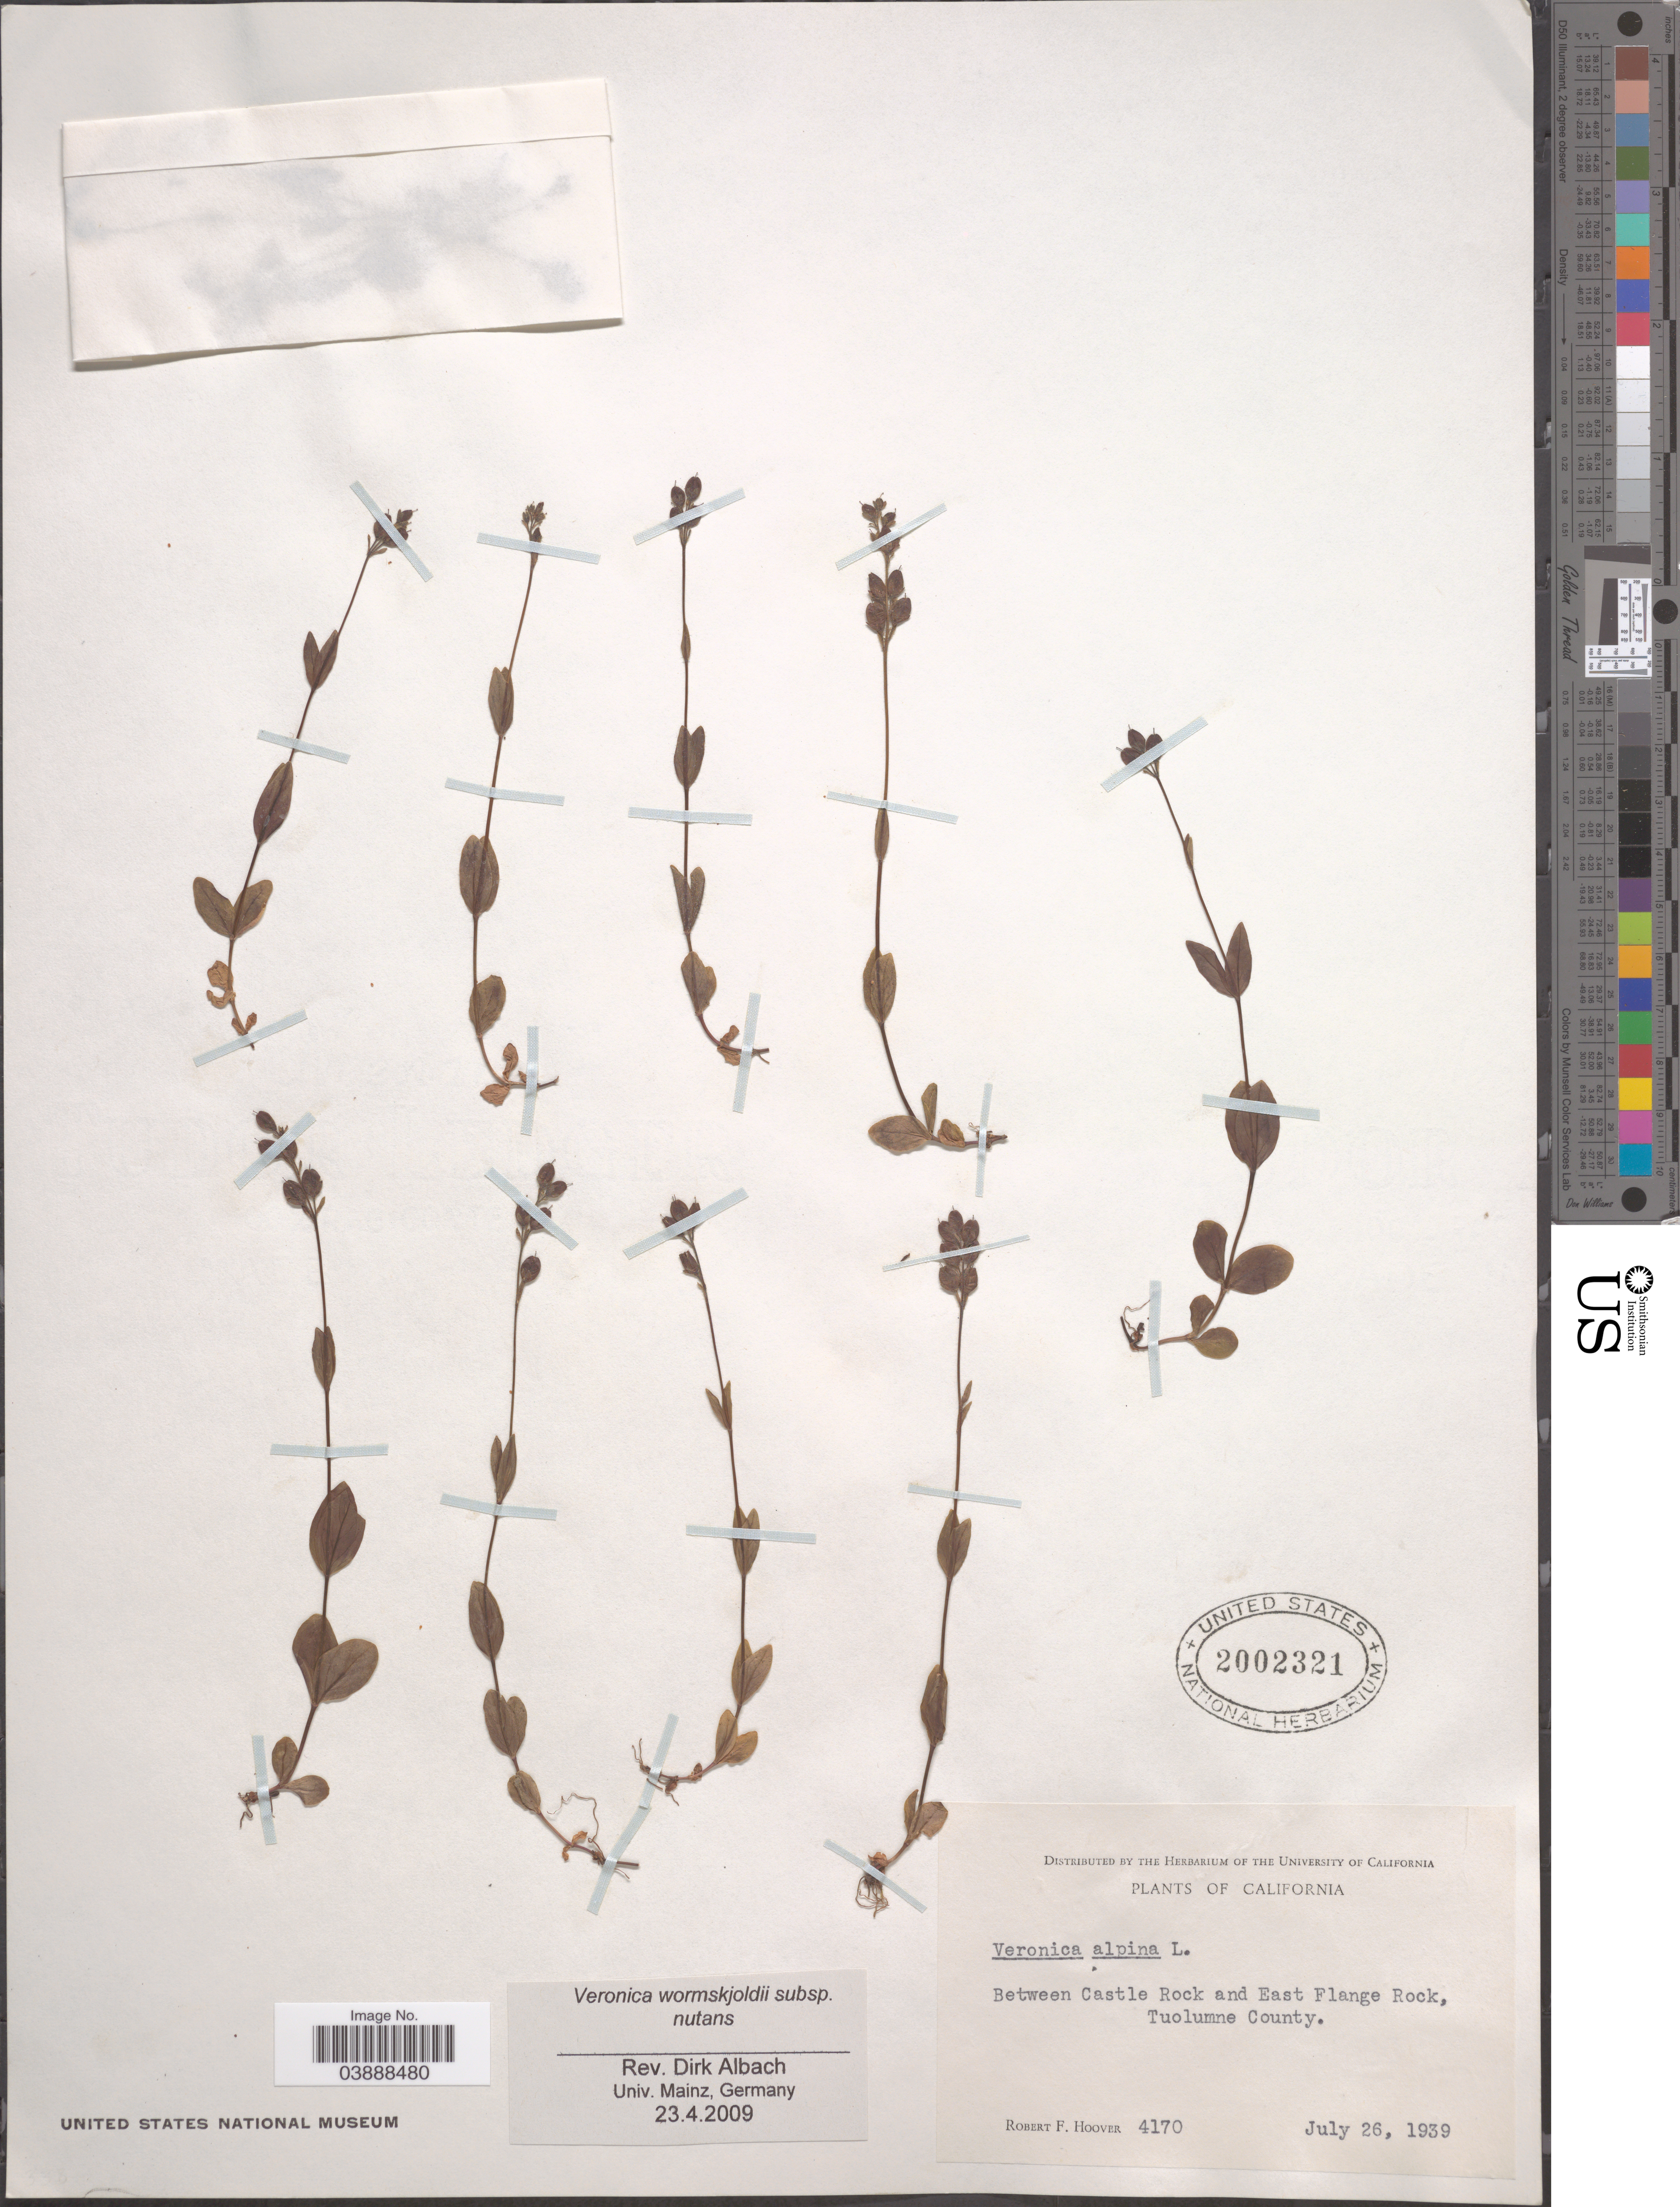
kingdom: Plantae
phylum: Tracheophyta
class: Magnoliopsida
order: Lamiales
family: Plantaginaceae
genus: Veronica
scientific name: Veronica wormskjoldii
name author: Roem. & Schult.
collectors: R. F. Hoover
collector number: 4170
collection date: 1939-07-26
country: United States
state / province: California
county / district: Tuolumne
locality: Between Castle Rock and East Flange Rock, Tuolumne County.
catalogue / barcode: US 2002321